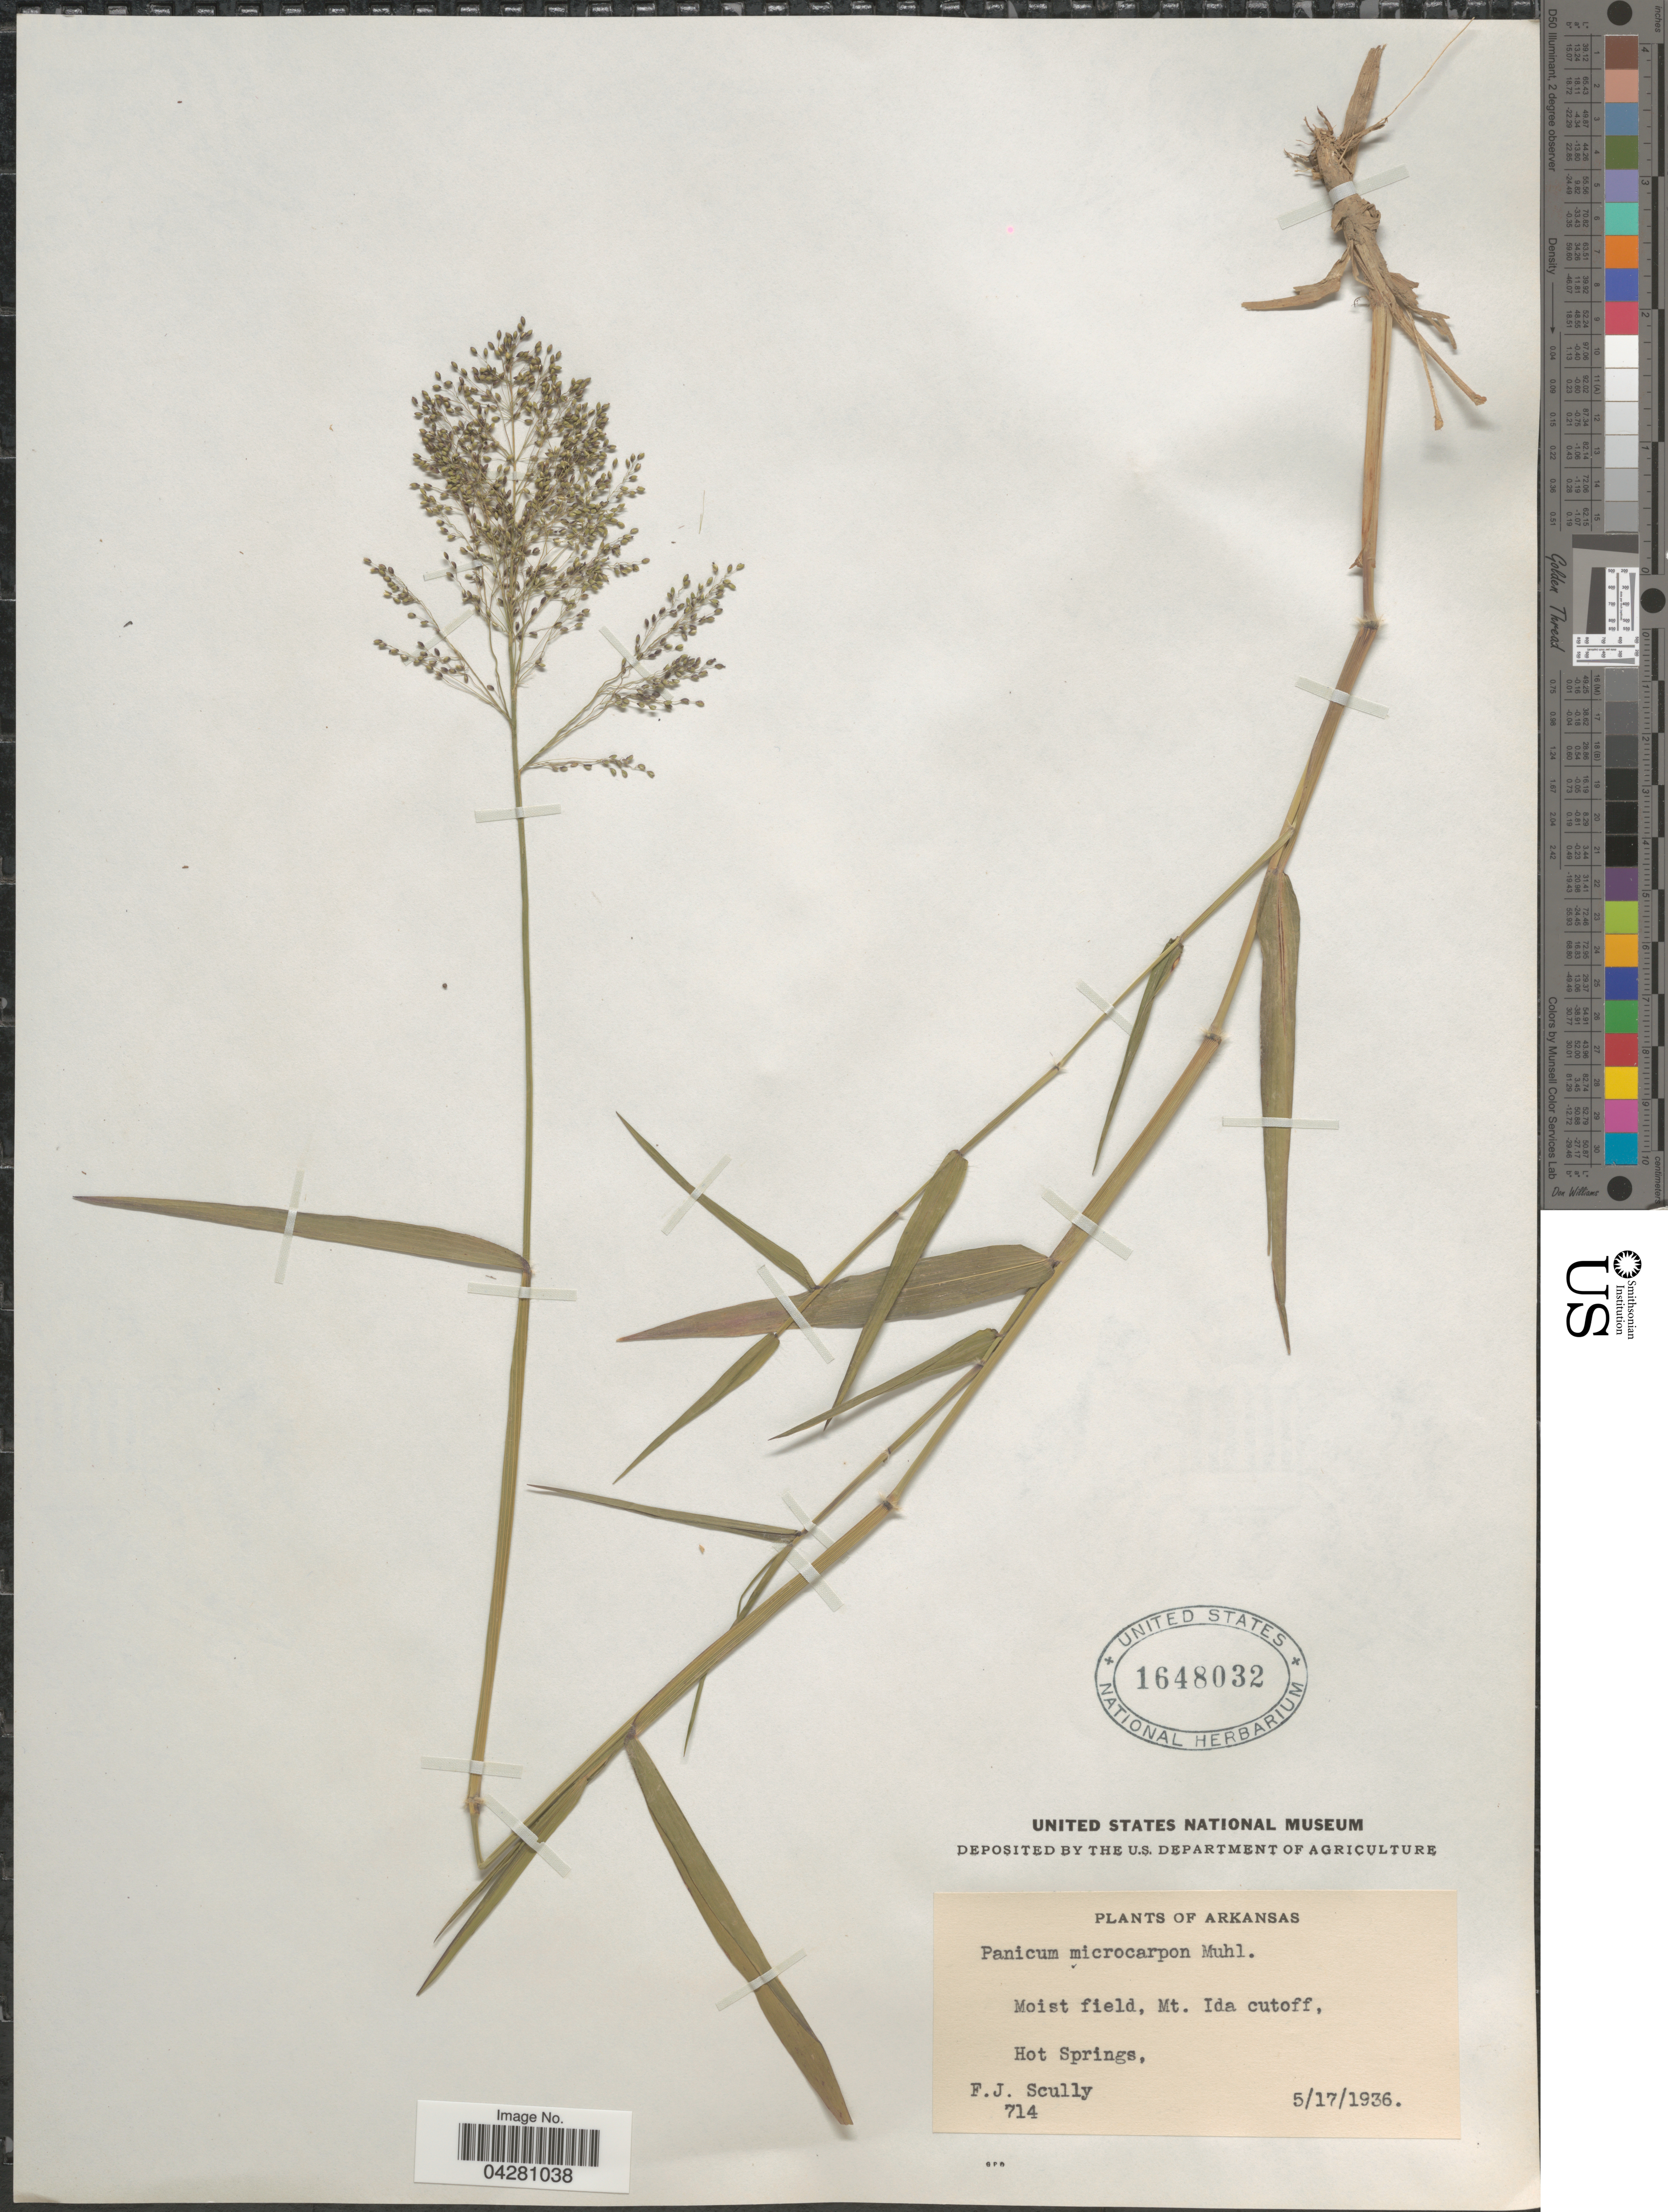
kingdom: Plantae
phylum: Tracheophyta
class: Liliopsida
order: Poales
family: Poaceae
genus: Dichanthelium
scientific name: Dichanthelium dichotomum var. dichotomum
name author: (L.) Gould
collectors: F. Scully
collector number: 714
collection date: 1936-05-17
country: United States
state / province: Arkansas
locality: Moist field, Mt. Ida cutoff, Hot Springs.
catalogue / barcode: US 1648032